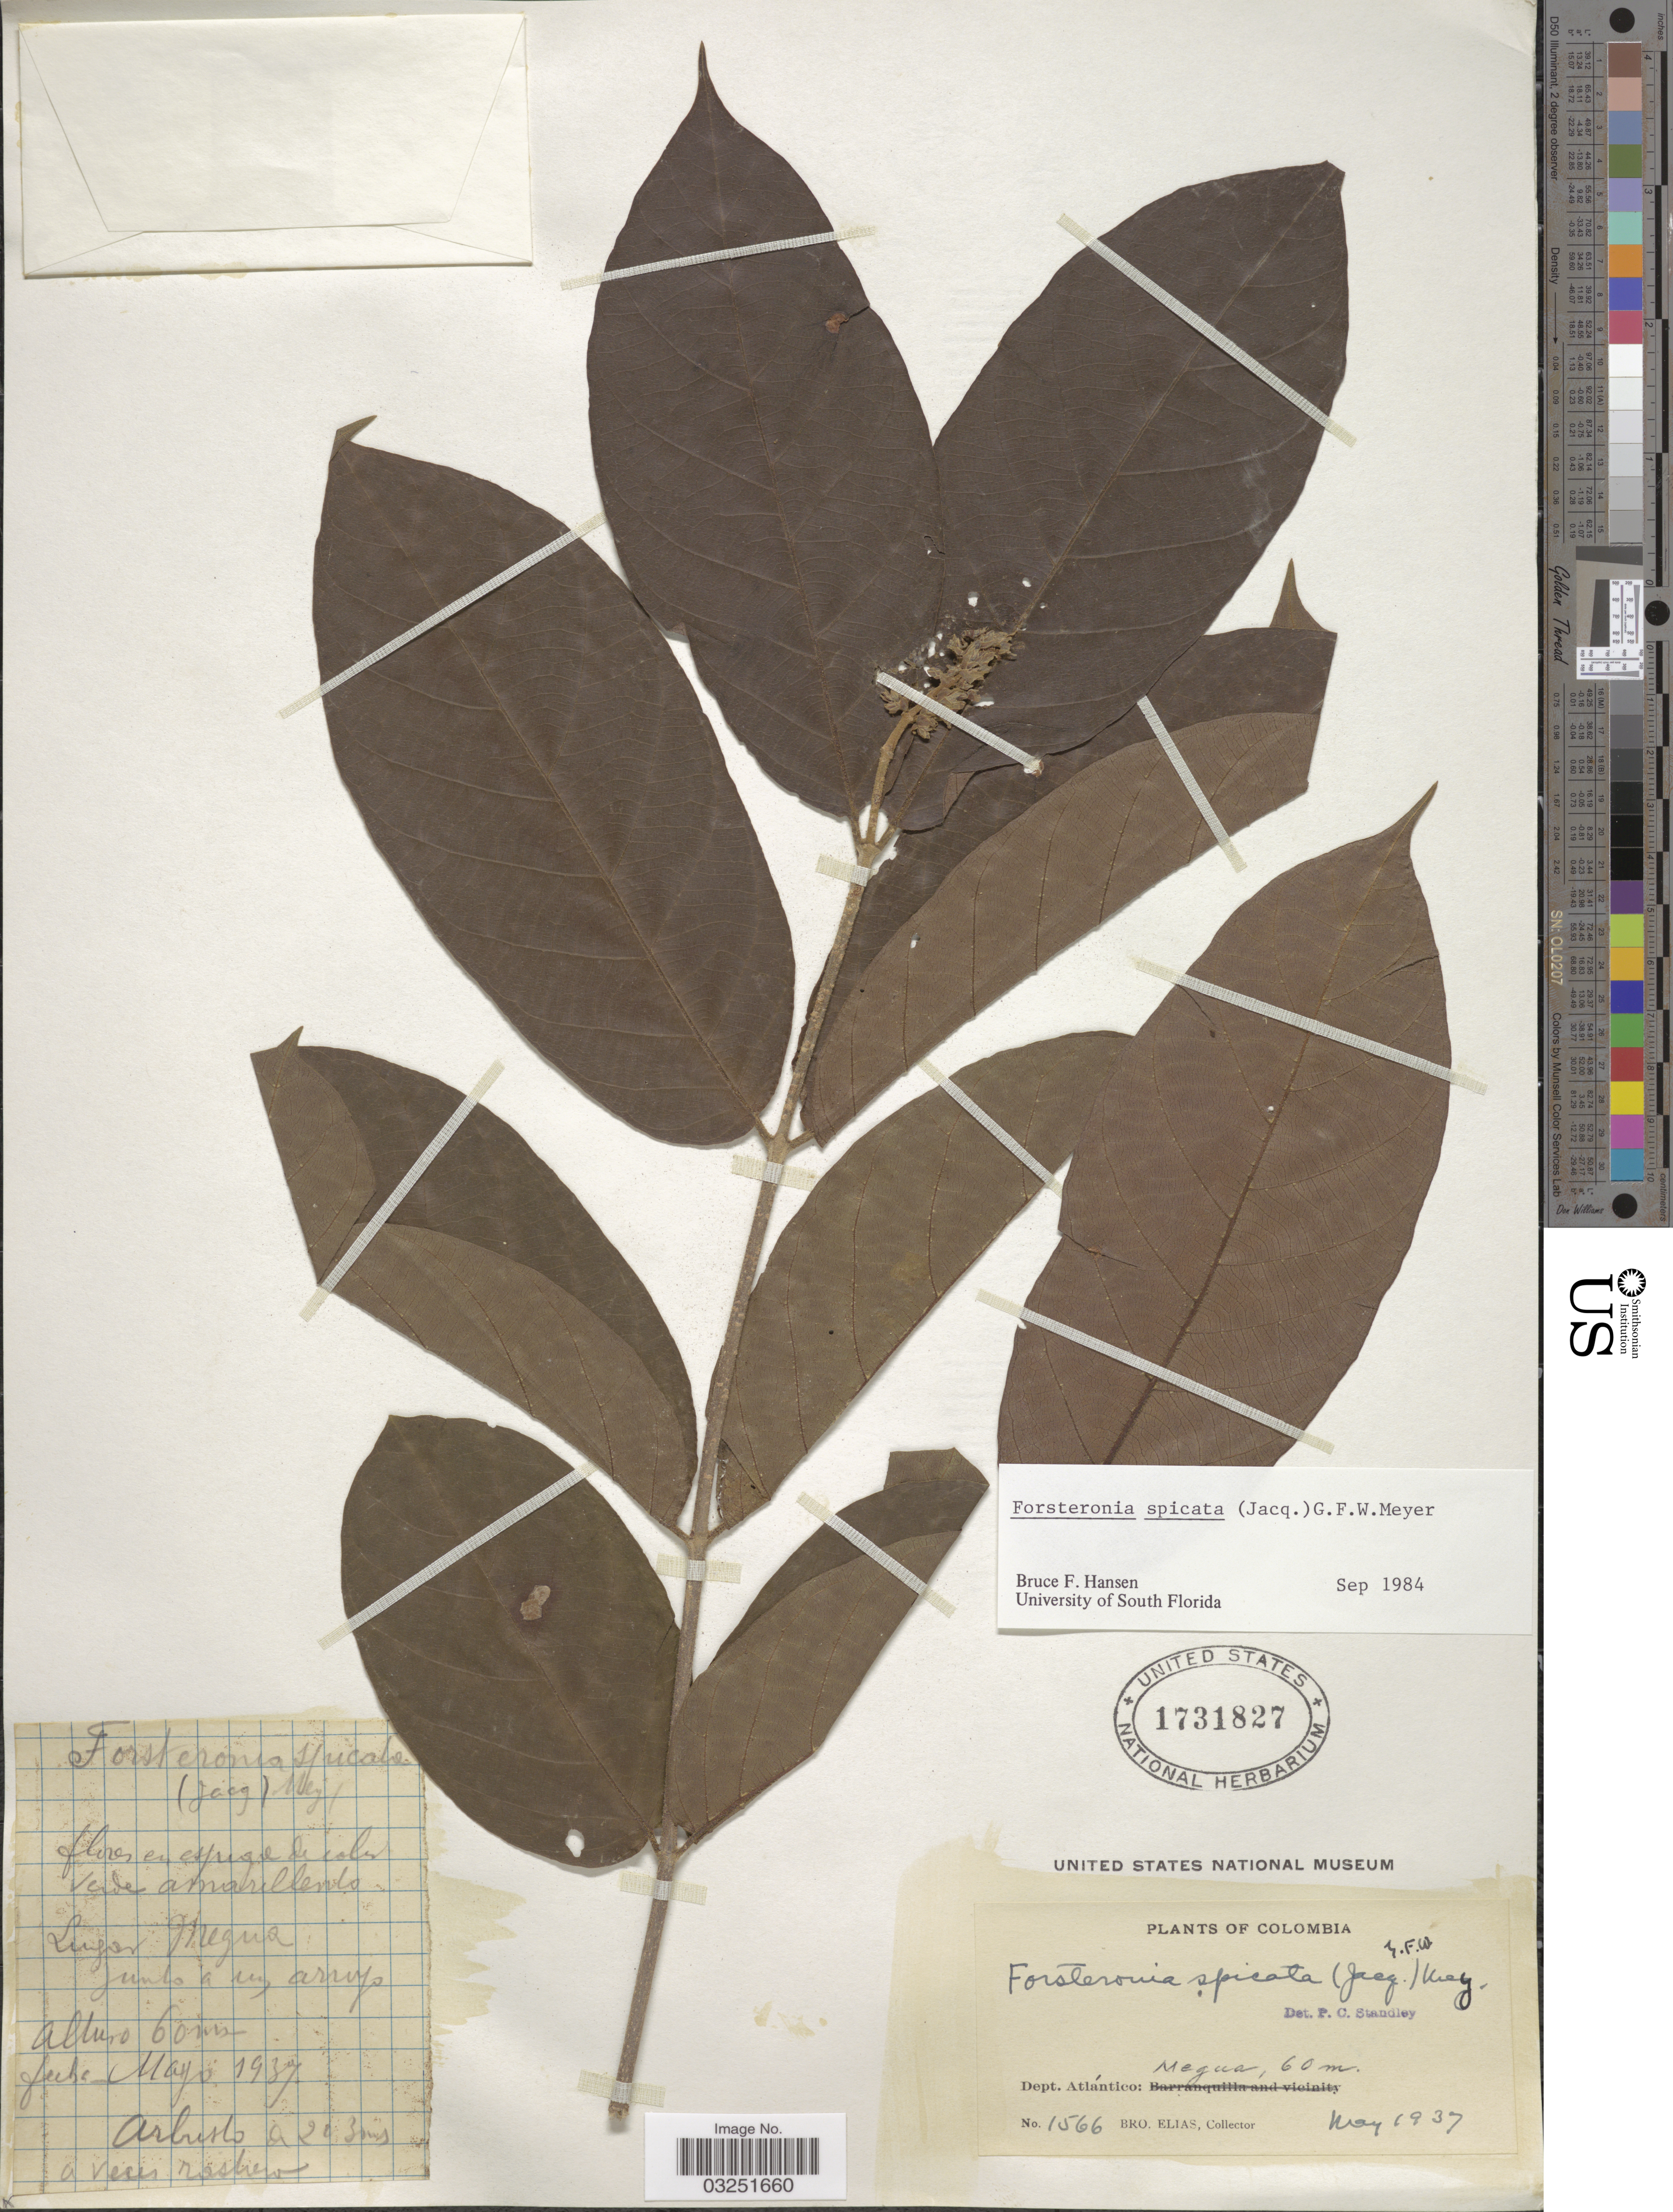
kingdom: Plantae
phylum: Tracheophyta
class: Magnoliopsida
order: Gentianales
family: Apocynaceae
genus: Forsteronia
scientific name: Forsteronia spicata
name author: (Jacq.) G. Mey.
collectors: Bro. Elias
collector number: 1566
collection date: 1937-05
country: Colombia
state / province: Atlántico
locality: Dept. Atlántico: Megua.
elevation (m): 60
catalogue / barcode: US 1731827